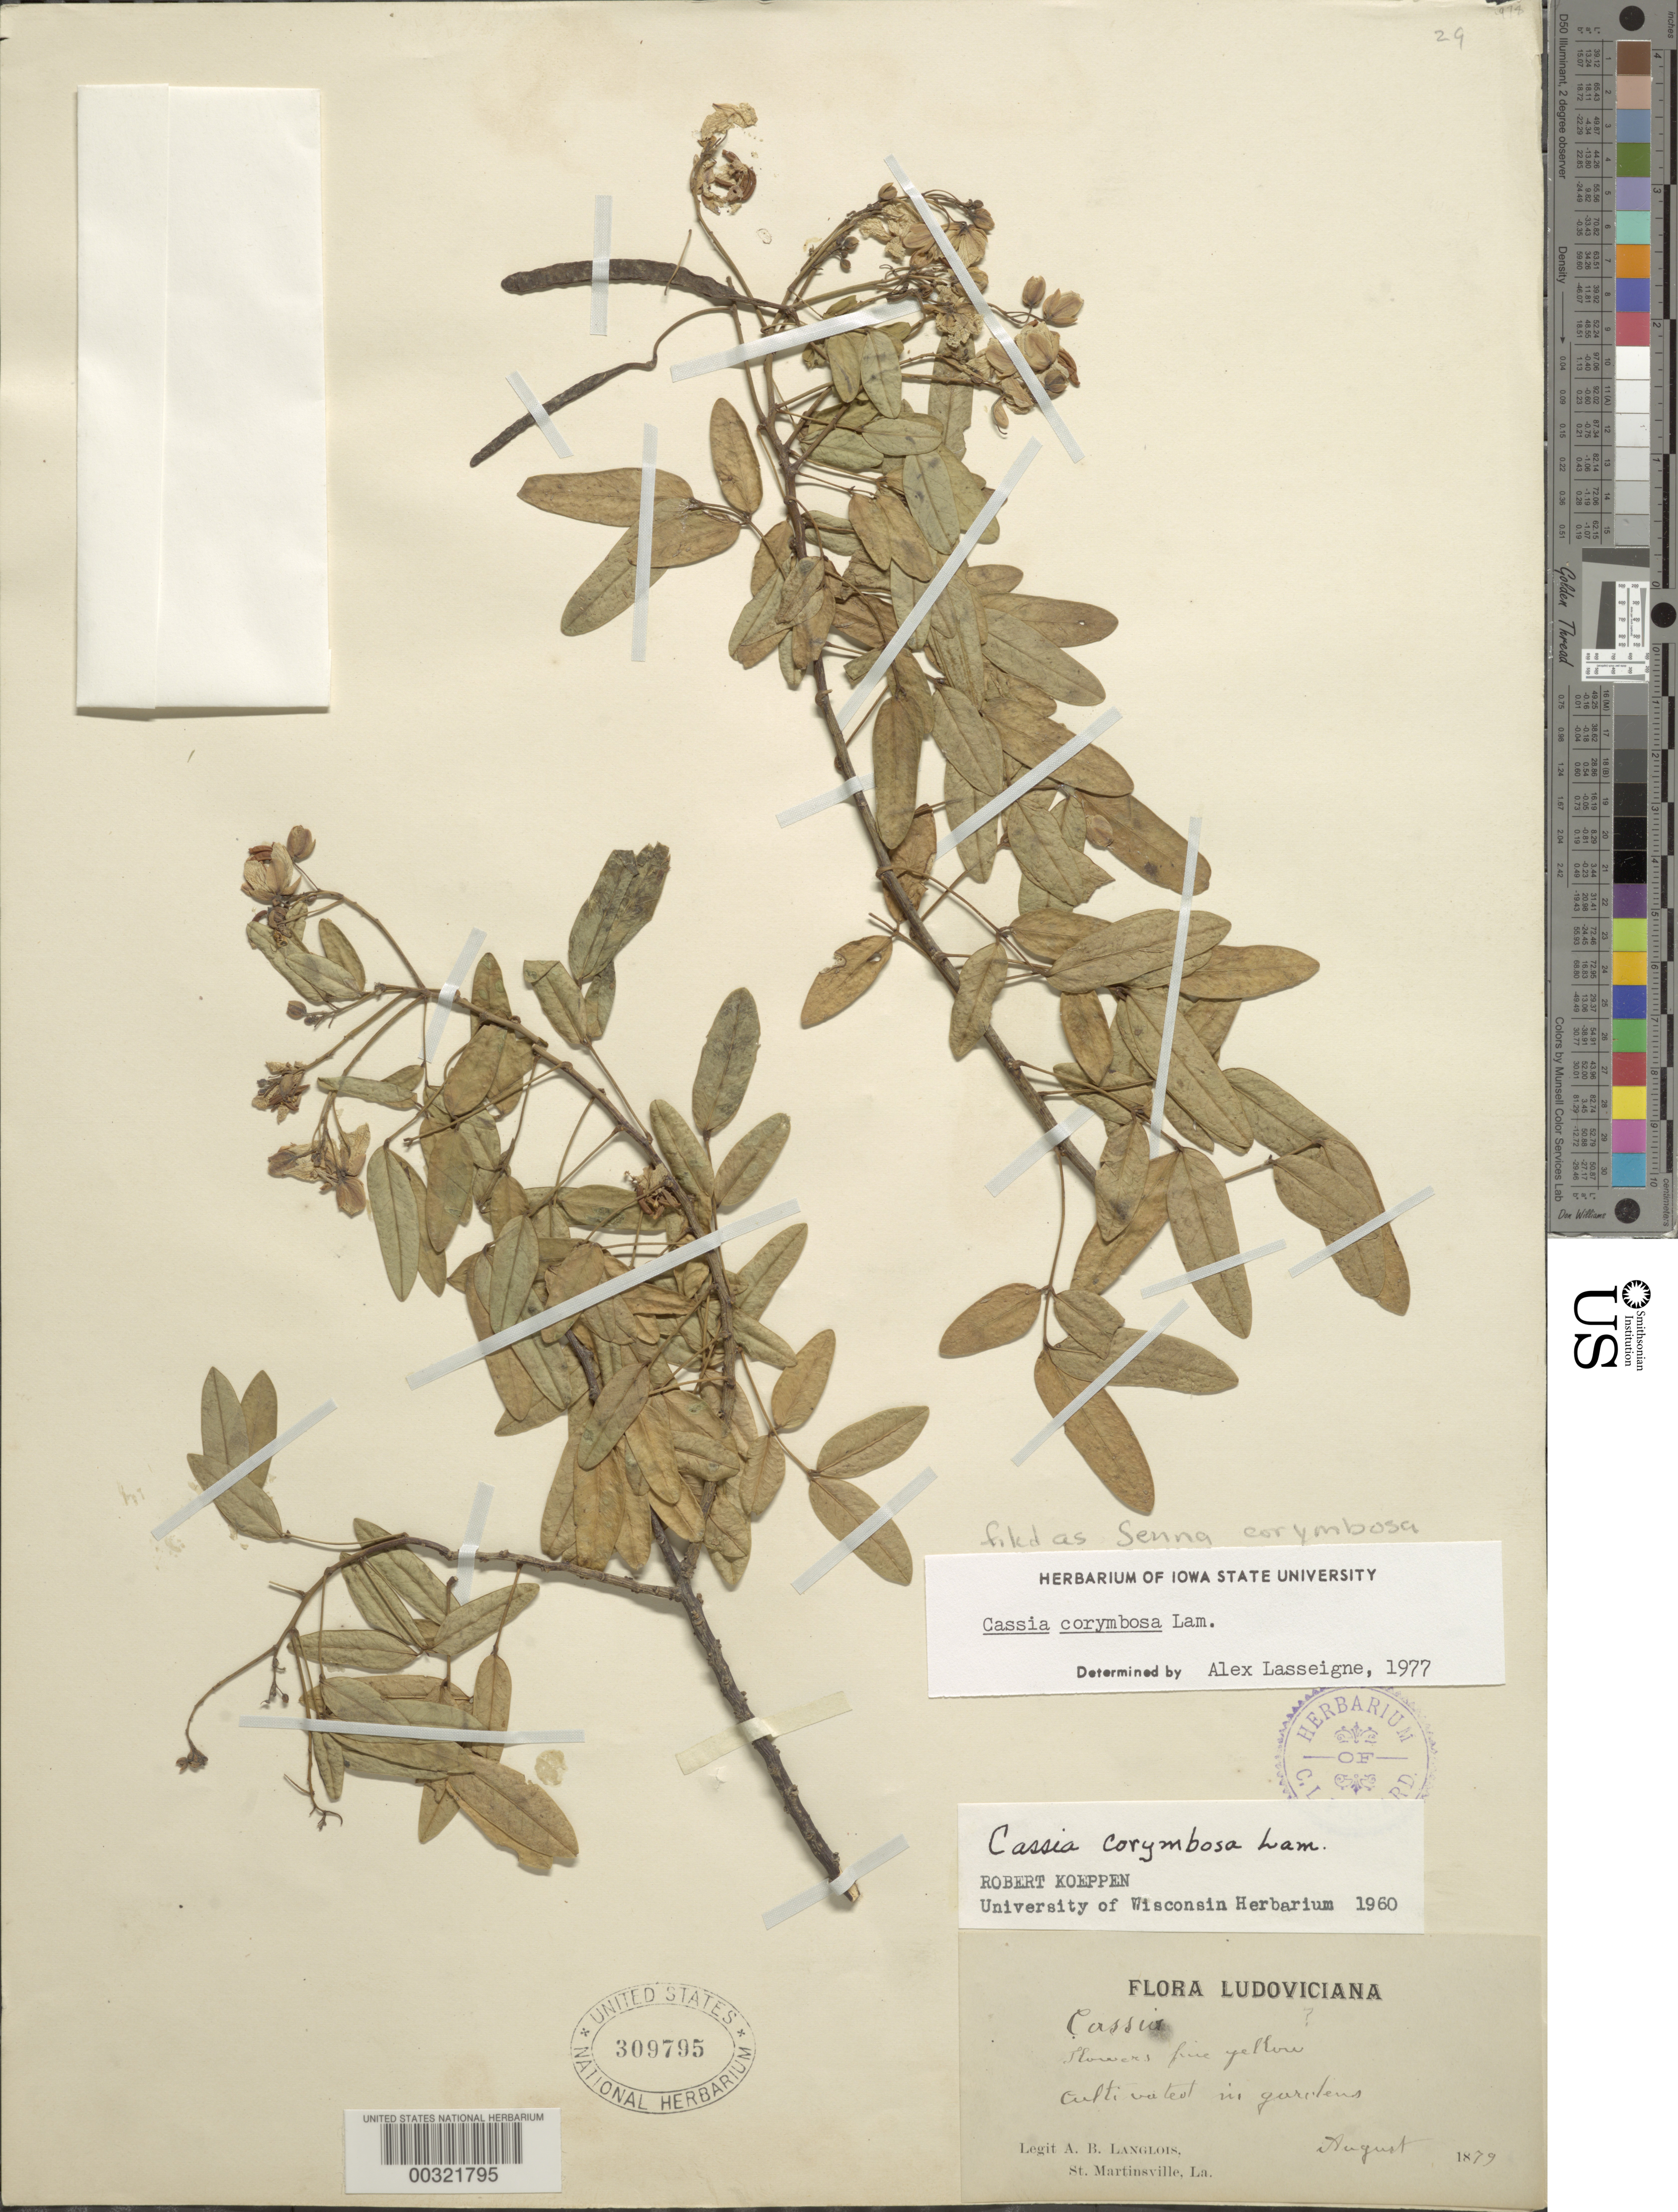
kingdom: Plantae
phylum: Tracheophyta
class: Magnoliopsida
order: Fabales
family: Fabaceae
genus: Senna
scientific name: Senna corymbosa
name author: (Lam.) H.S. Irwin & Barneby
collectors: A. B. Langlois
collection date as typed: Aug 1879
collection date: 1879-08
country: United States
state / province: Louisiana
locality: St. martinsville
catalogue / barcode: US 309795